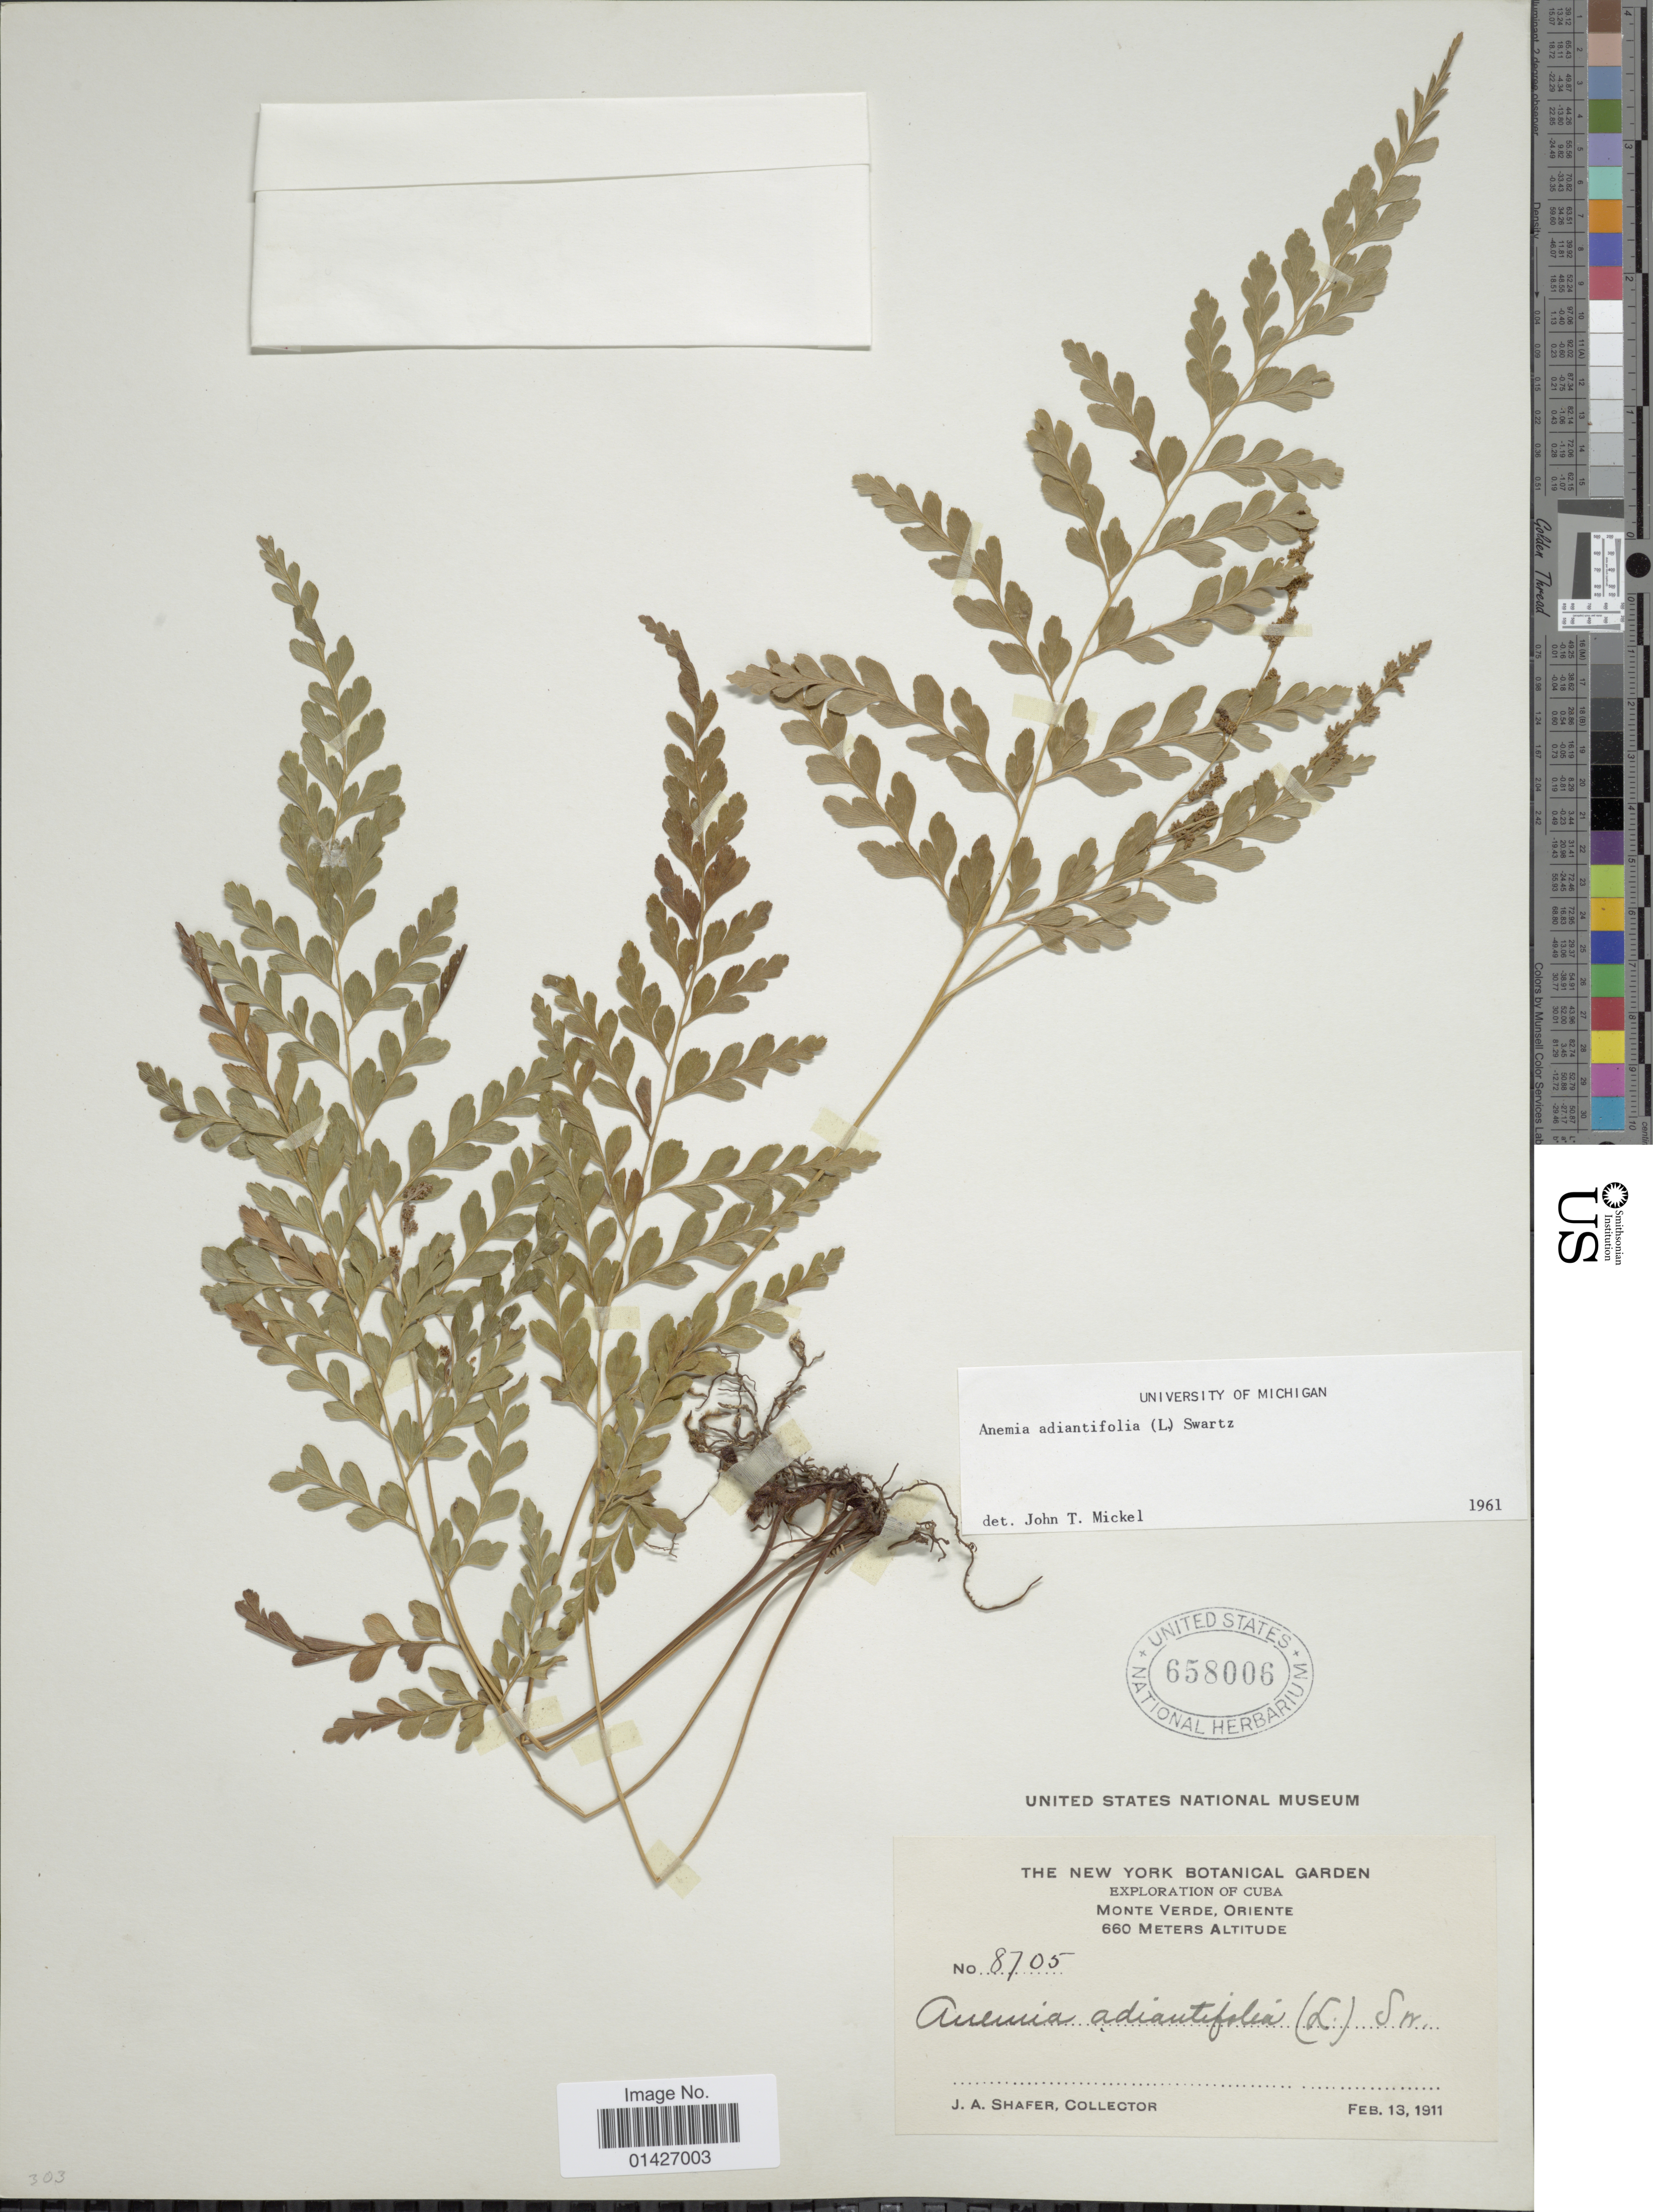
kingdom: Plantae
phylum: Tracheophyta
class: Polypodiopsida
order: Schizaeales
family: Anemiaceae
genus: Anemia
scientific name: Anemia adiantifolia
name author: (L.) Sw.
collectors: J. A. Shafer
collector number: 8705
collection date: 1911-02-13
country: Cuba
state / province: Oriente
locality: Monte Verde, Oriente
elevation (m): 660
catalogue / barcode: US 658006